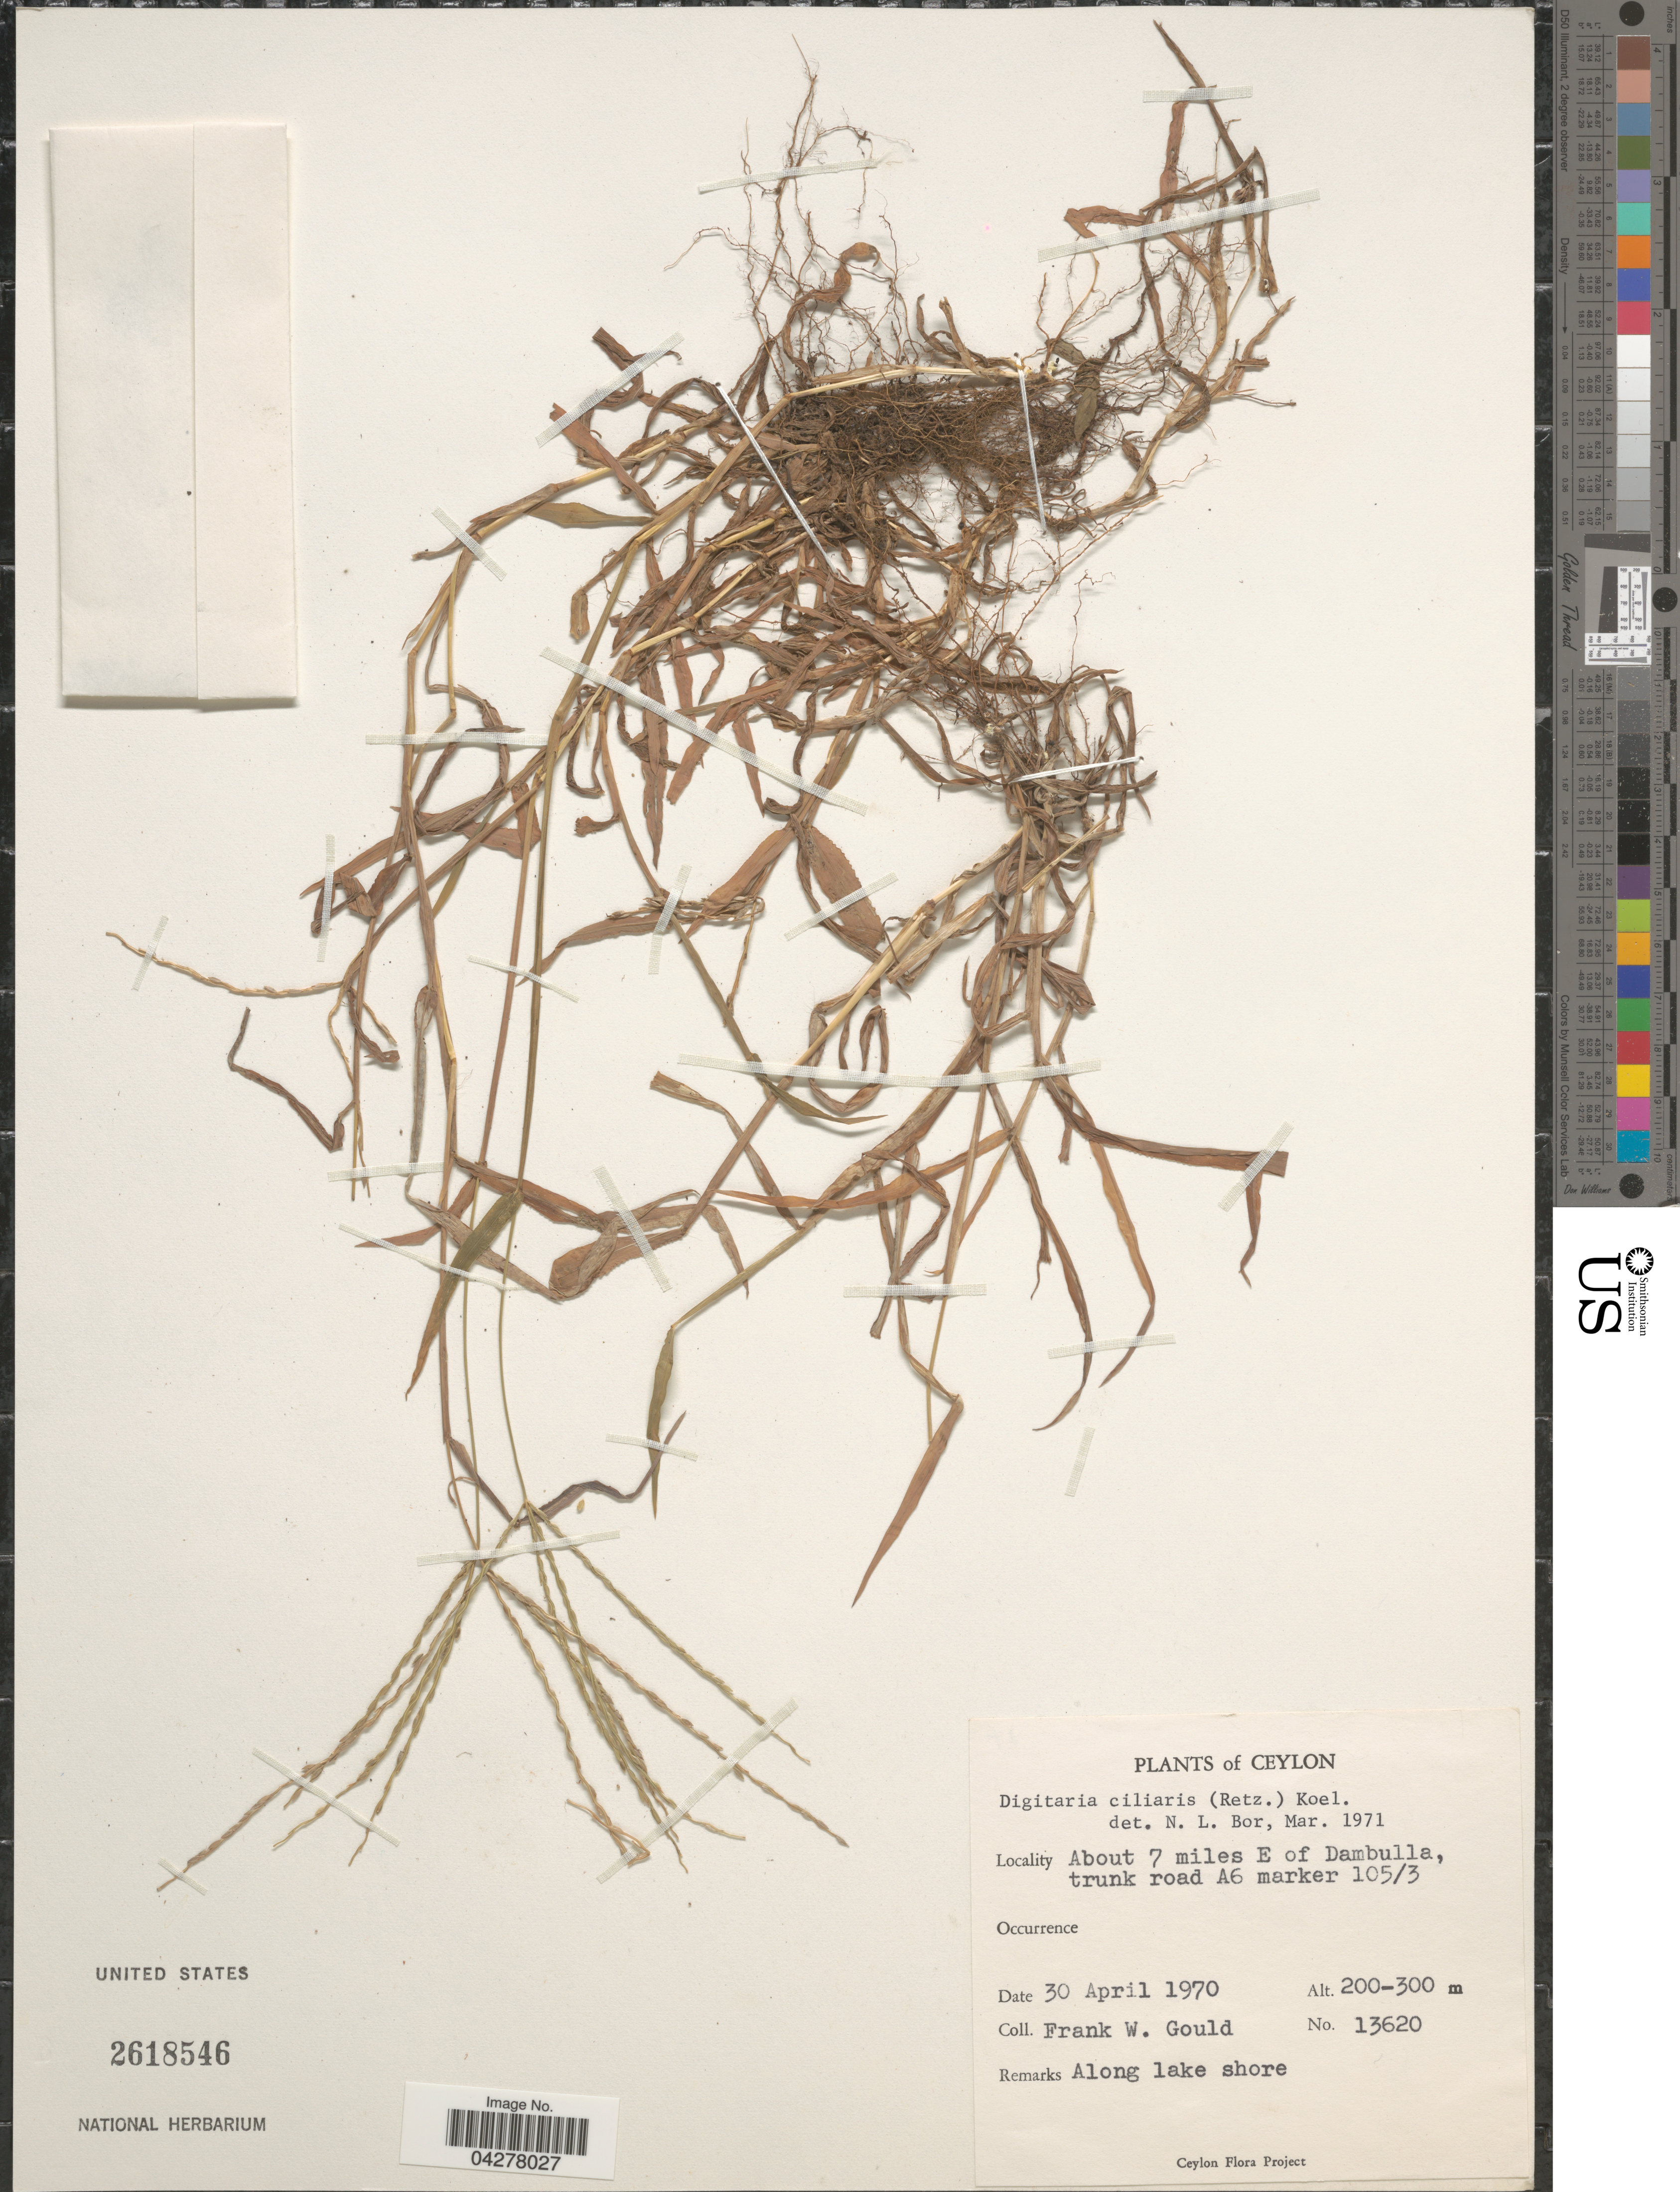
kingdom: Plantae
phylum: Tracheophyta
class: Liliopsida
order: Poales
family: Poaceae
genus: Digitaria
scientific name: Digitaria ciliaris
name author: (Retz.) Koeler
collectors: F. W. Gould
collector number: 13620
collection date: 1970-04-30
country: Sri Lanka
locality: Ceylon. About 7 miles E of Dambulla, trunk road A6 marker 105/3.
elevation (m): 200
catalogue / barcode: US 2618546